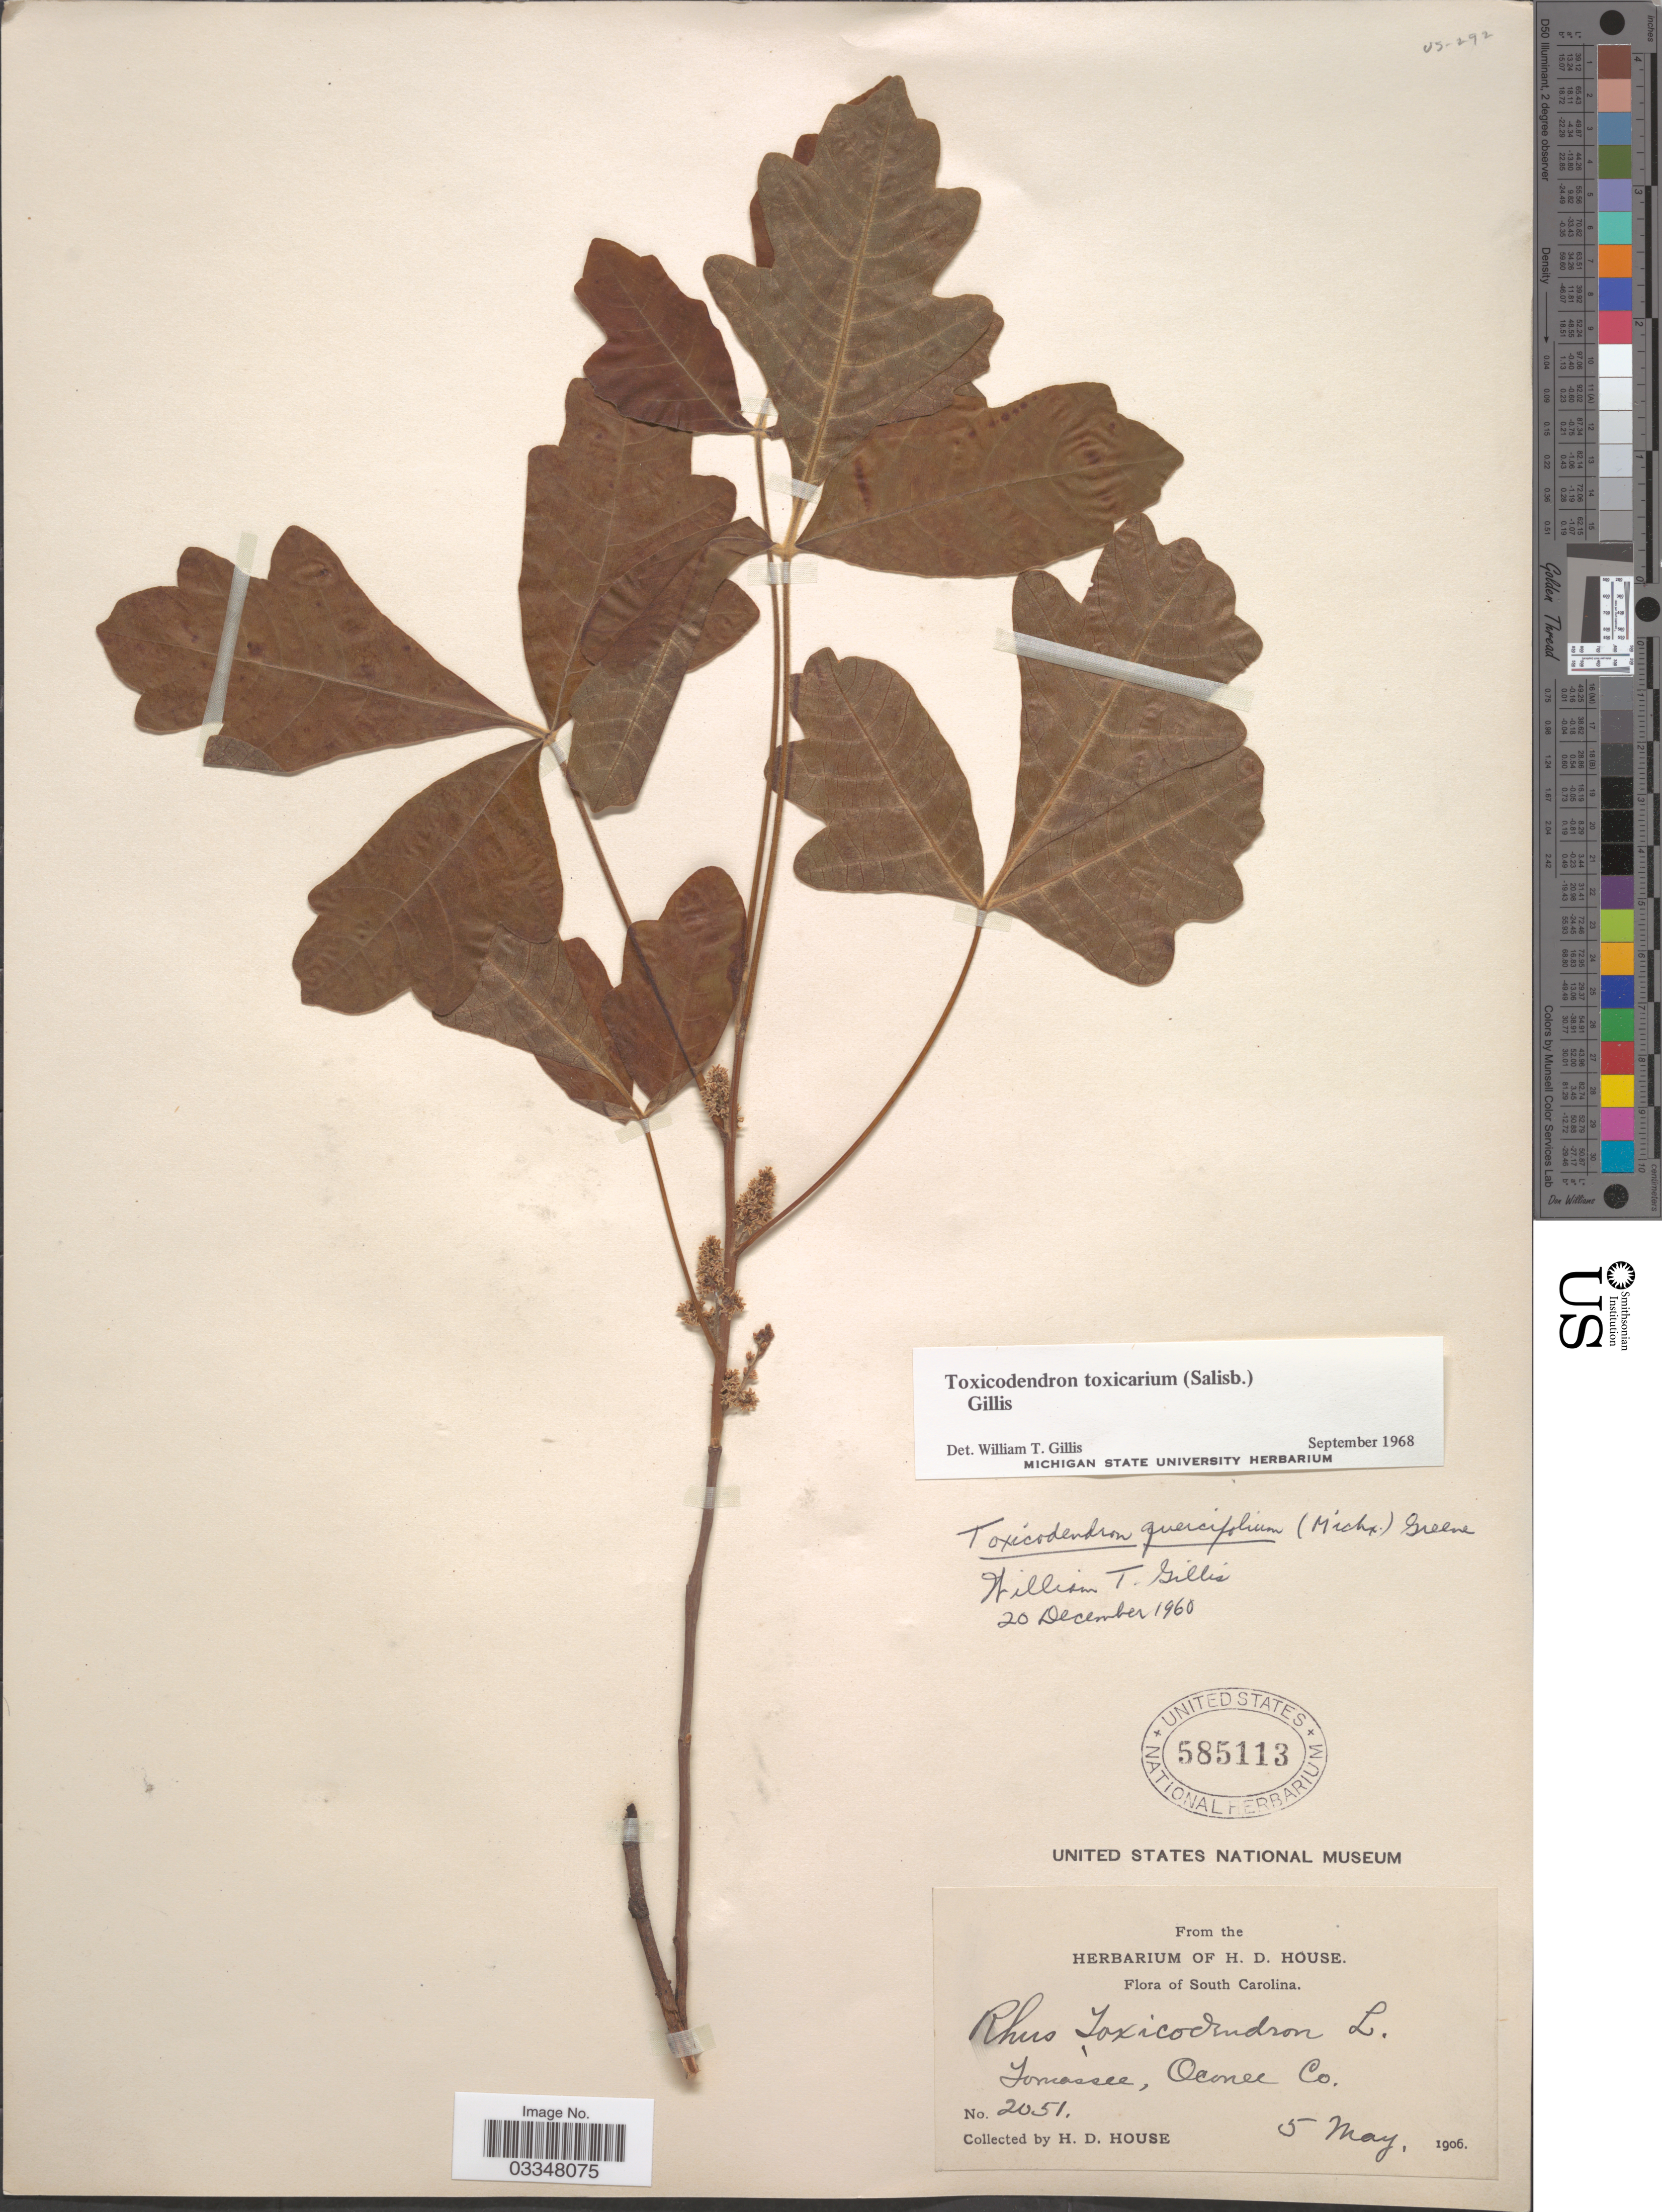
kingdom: Plantae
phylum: Tracheophyta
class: Magnoliopsida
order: Sapindales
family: Anacardiaceae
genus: Toxicodendron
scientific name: Toxicodendron toxicarium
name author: Gillis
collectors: H. D. House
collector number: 2051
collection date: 1906-05-05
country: United States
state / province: South Carolina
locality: Tomassee, Oconee Co.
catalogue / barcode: US 585113